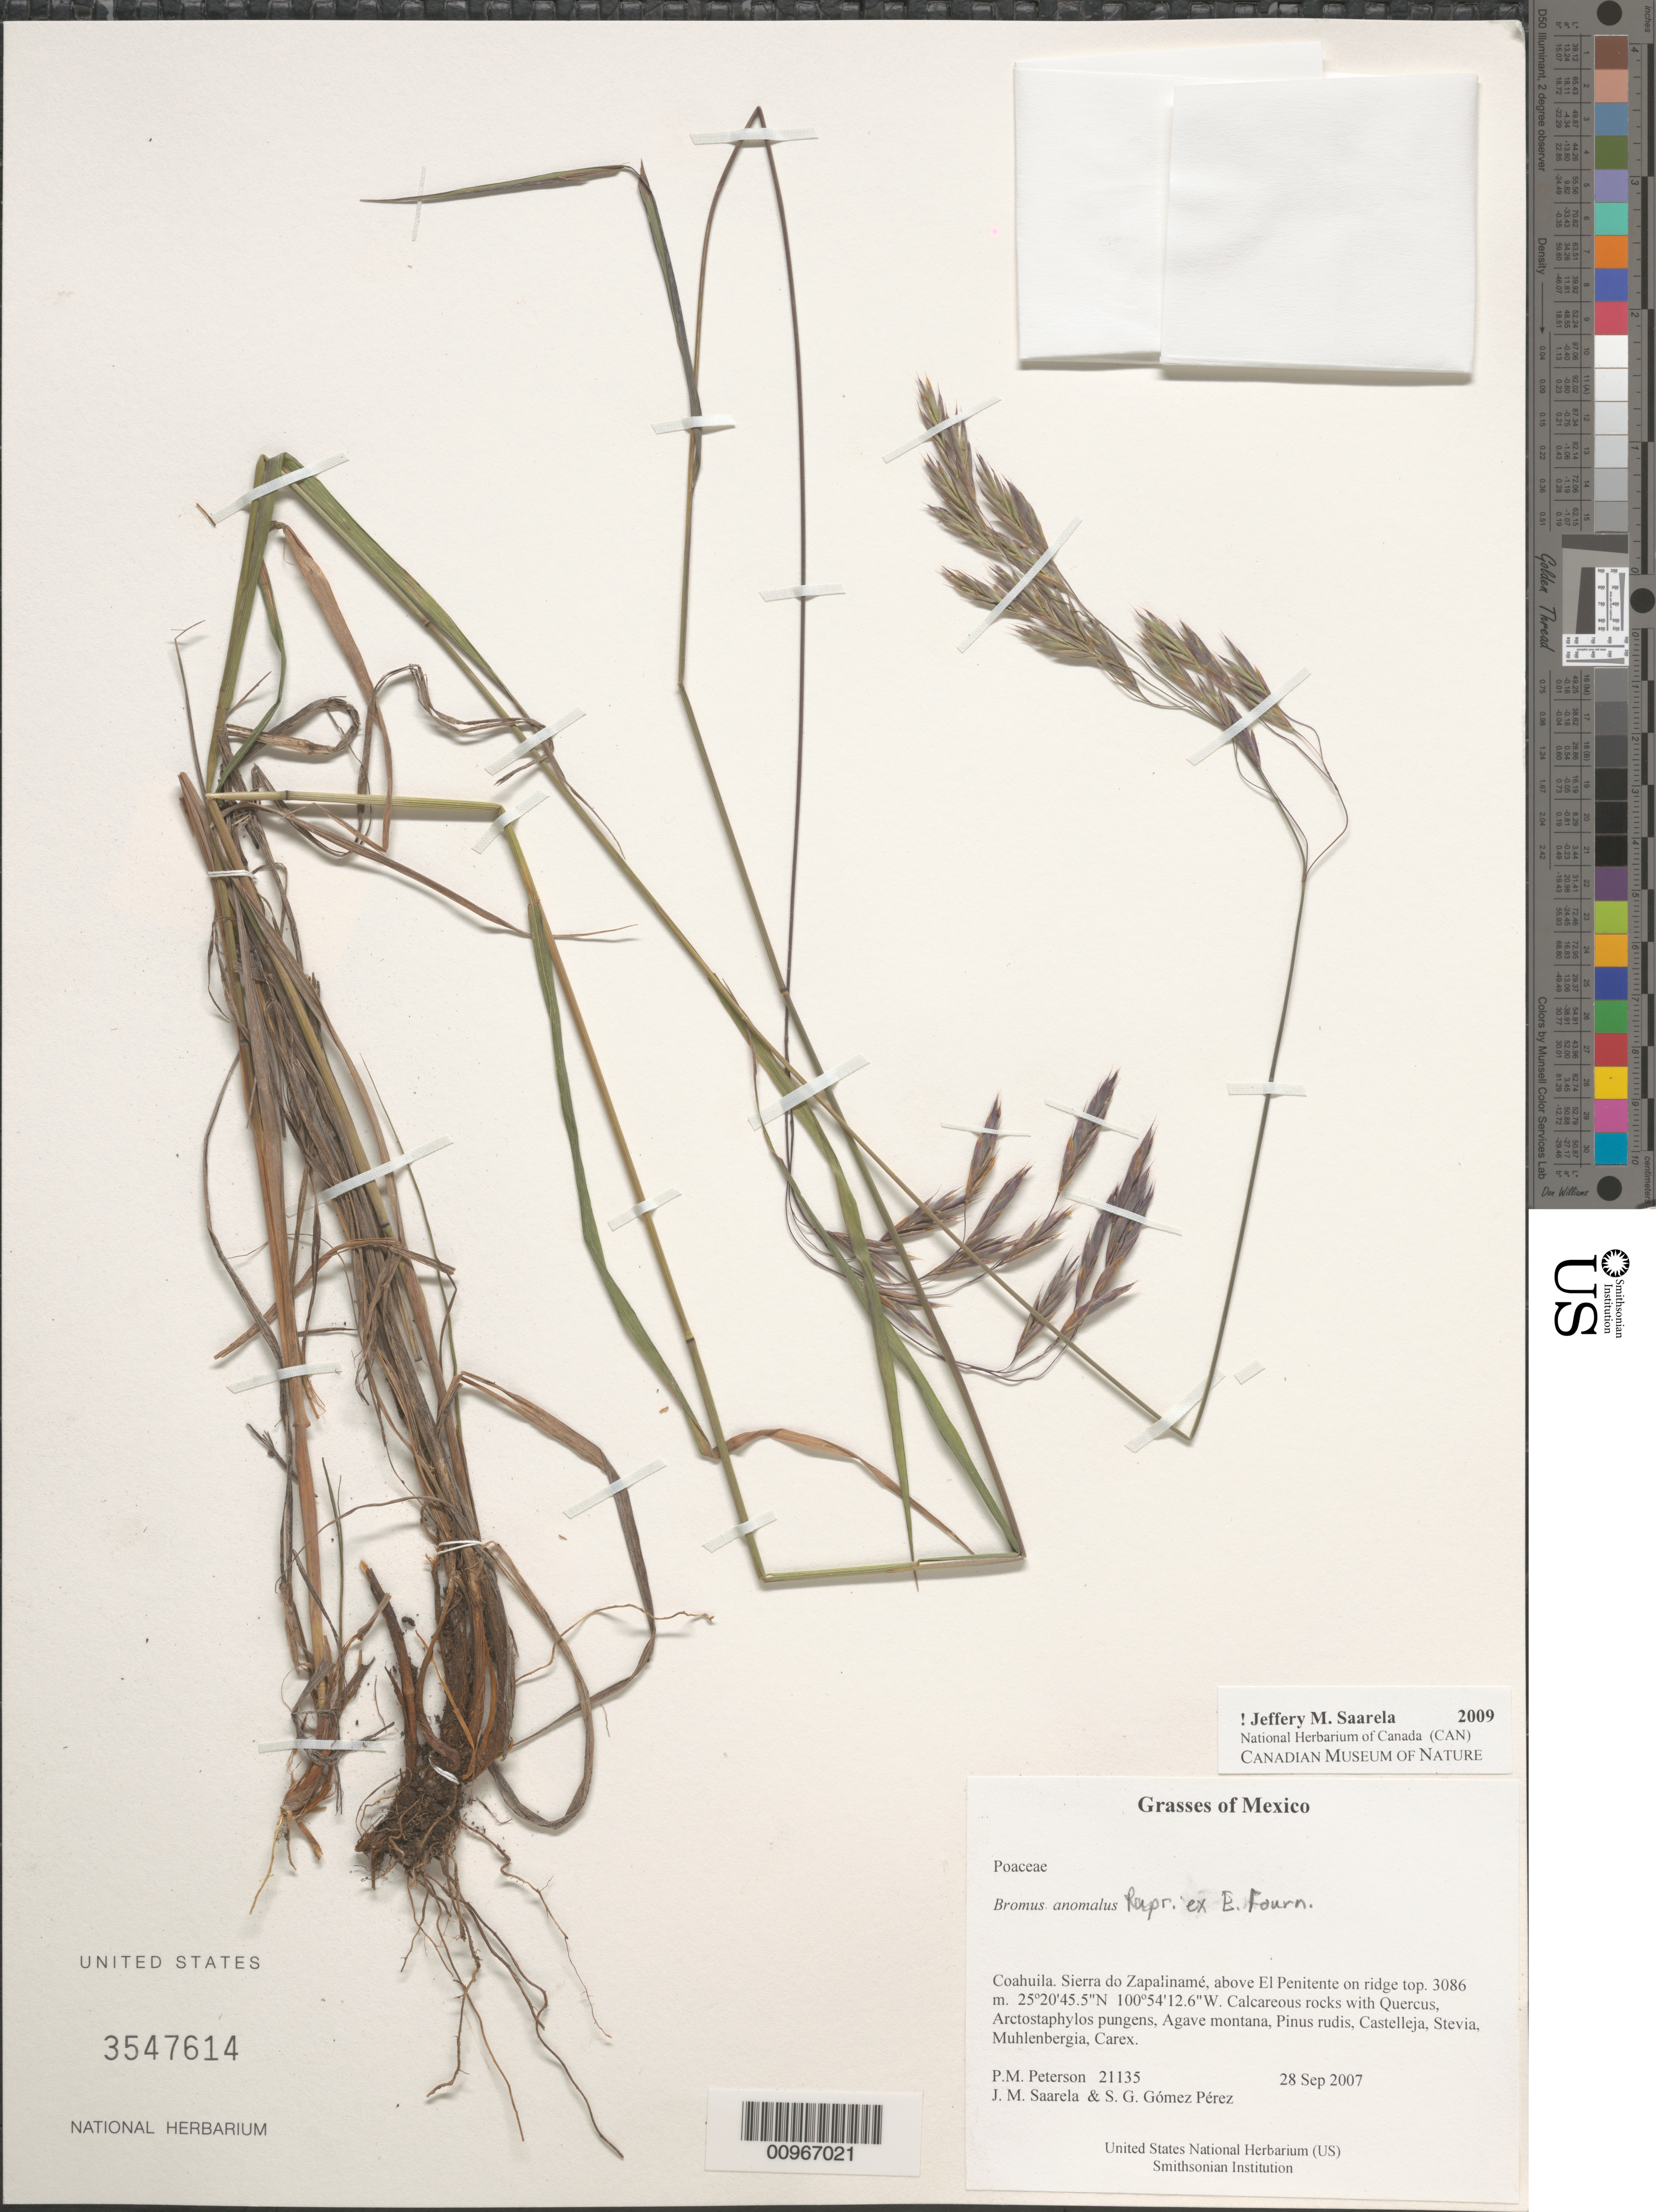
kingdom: Plantae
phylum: Tracheophyta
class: Liliopsida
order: Poales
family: Poaceae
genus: Bromus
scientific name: Bromus anomalus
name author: Rupr. ex E. Fourn.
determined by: Saarela, J. M., (CAN), Canadian Museum of Nature (CANADA)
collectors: P. M. Peterson, J. Saarela & S. Gómez Pérez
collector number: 21135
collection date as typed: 28 Sep 2007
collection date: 2007-09-28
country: Mexico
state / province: Coahuila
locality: Sierra do Zapalinamé, above El Penitente on ridge top.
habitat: Calcareous rocks with Quercus, Arctostaphylos pungens, Agave montana, Pinus rudis, Castelleja, Stevia, Muhlenbergia, Carex.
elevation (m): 3086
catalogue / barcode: US 3547614